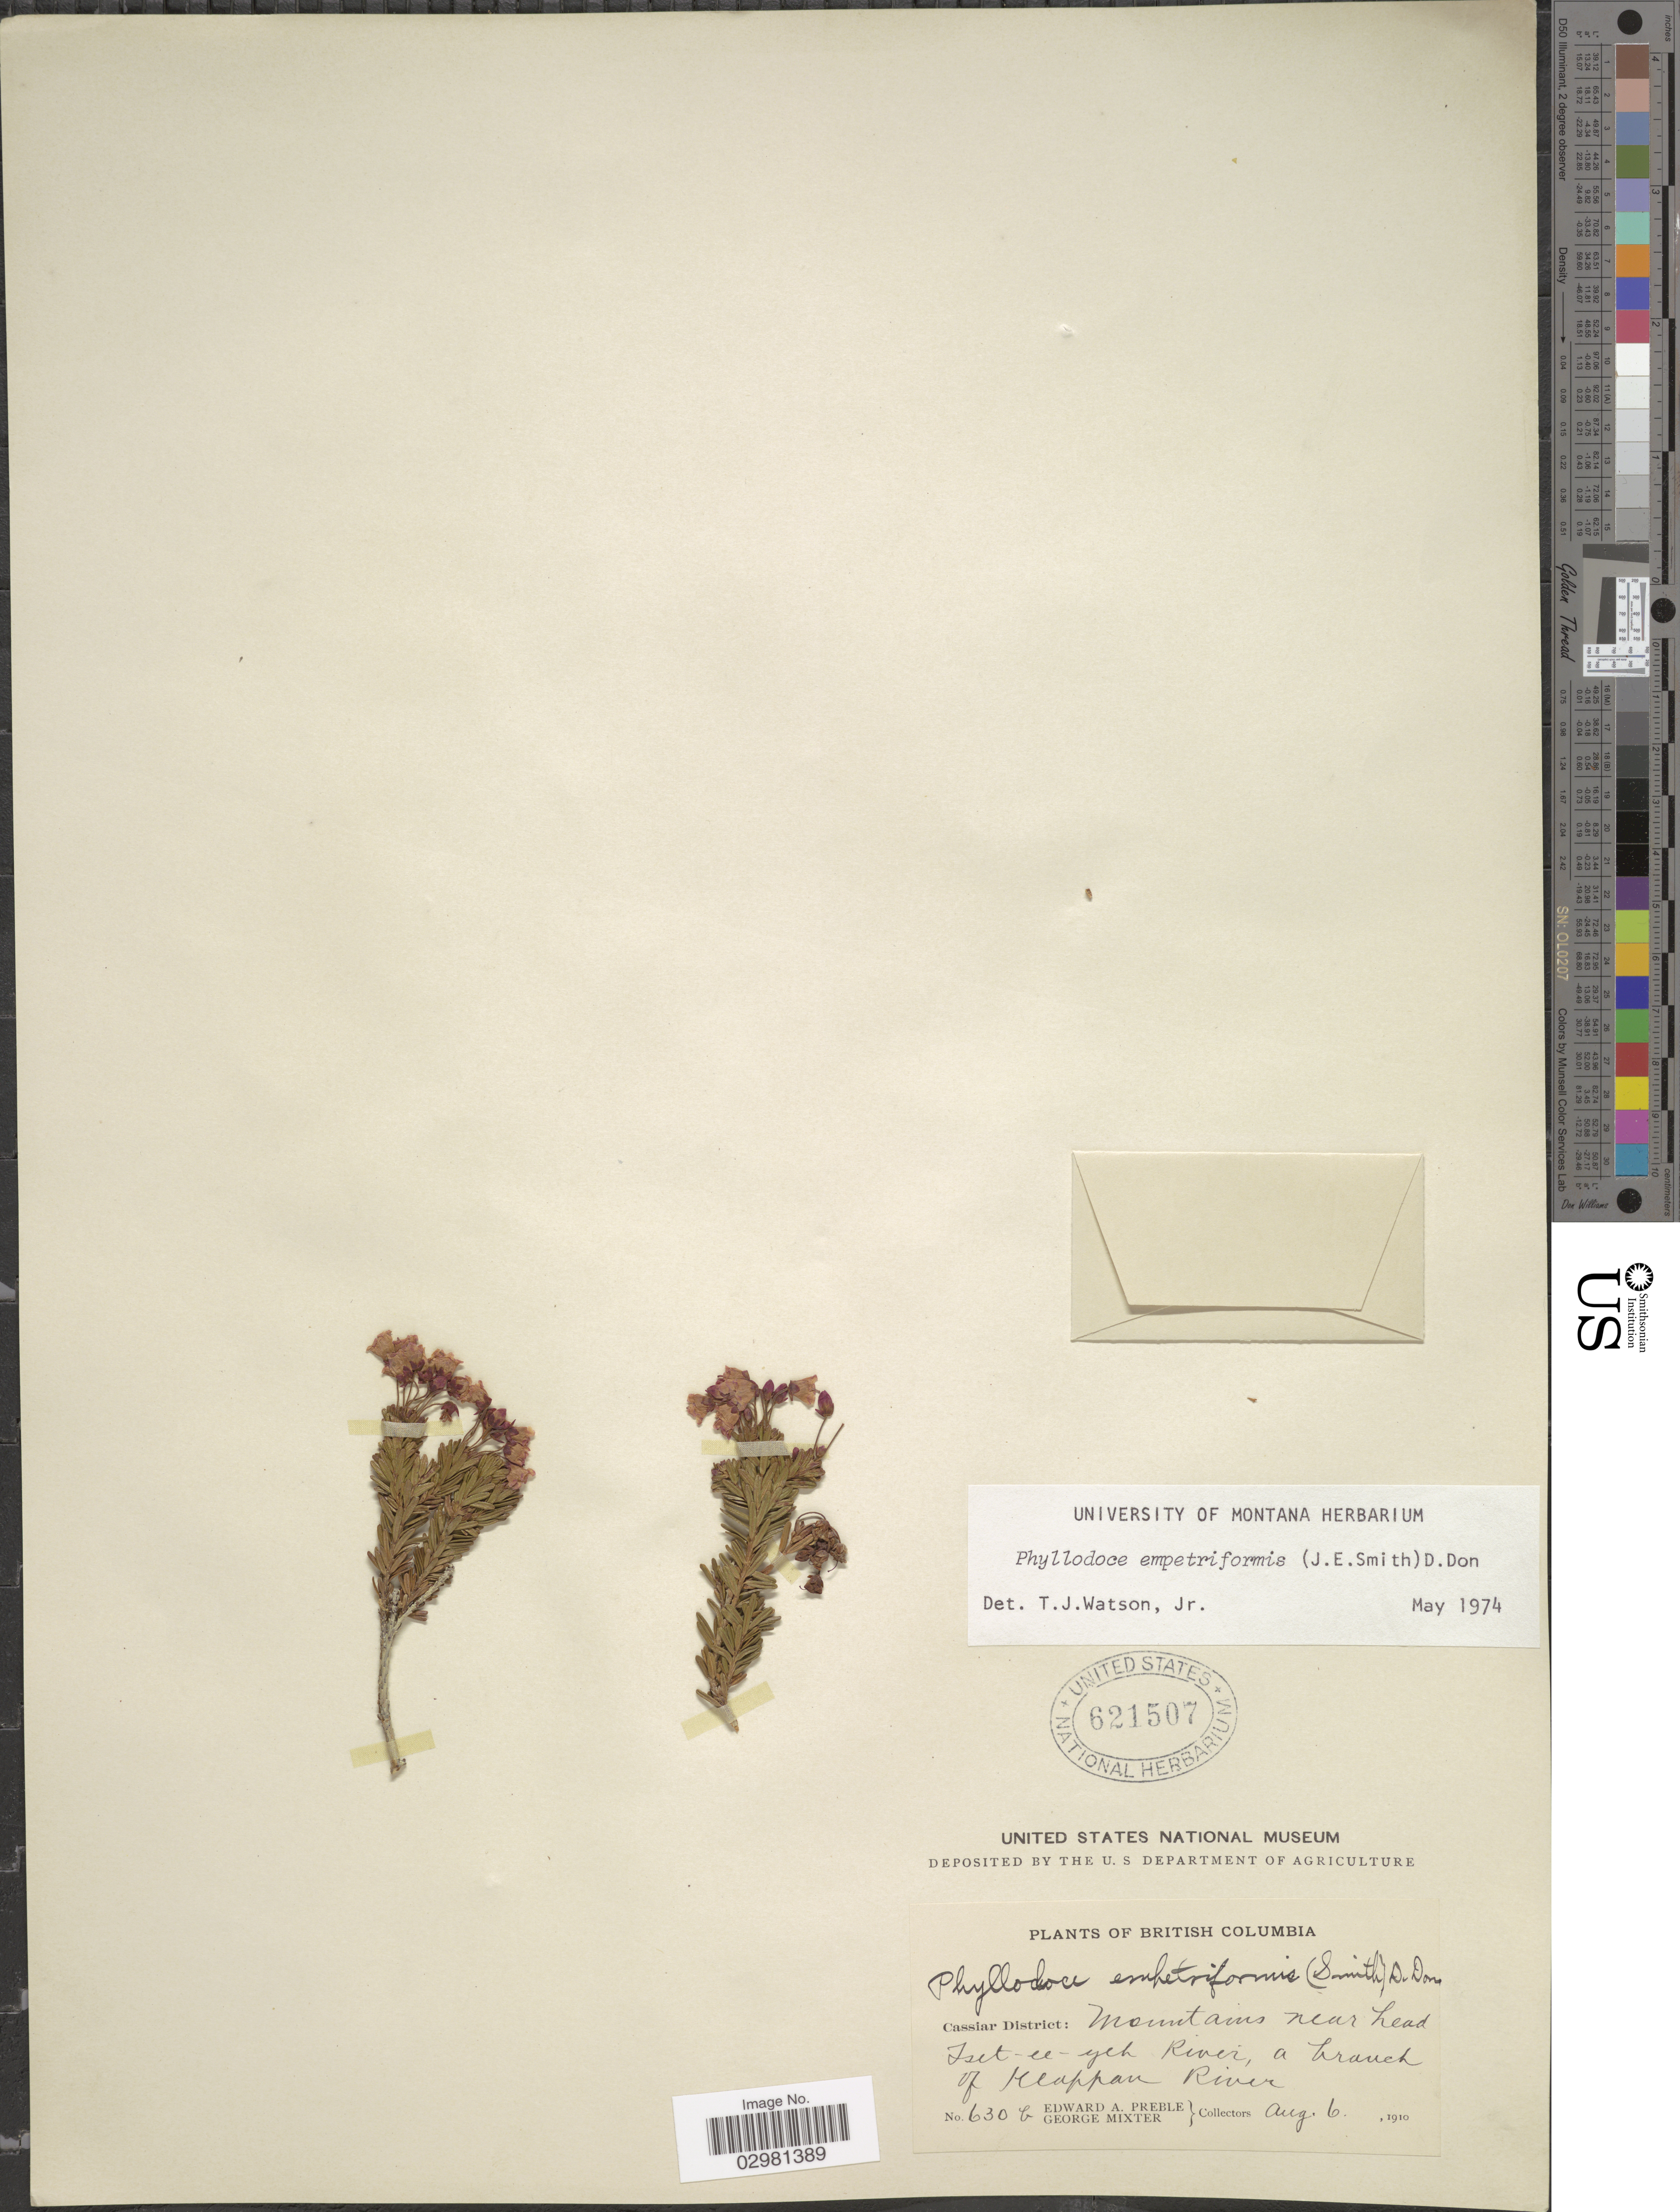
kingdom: Plantae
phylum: Tracheophyta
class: Magnoliopsida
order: Ericales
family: Ericaceae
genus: Phyllodoce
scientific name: Phyllodoce empetiformis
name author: (Small) D. Don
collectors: E. Preble & G. Mixter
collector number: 630b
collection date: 1910-08-06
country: Canada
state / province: British Columbia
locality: Cassiar District: Mountains near head Iset-ee-yeh River, a branch of Klappan River.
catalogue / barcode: US 621507